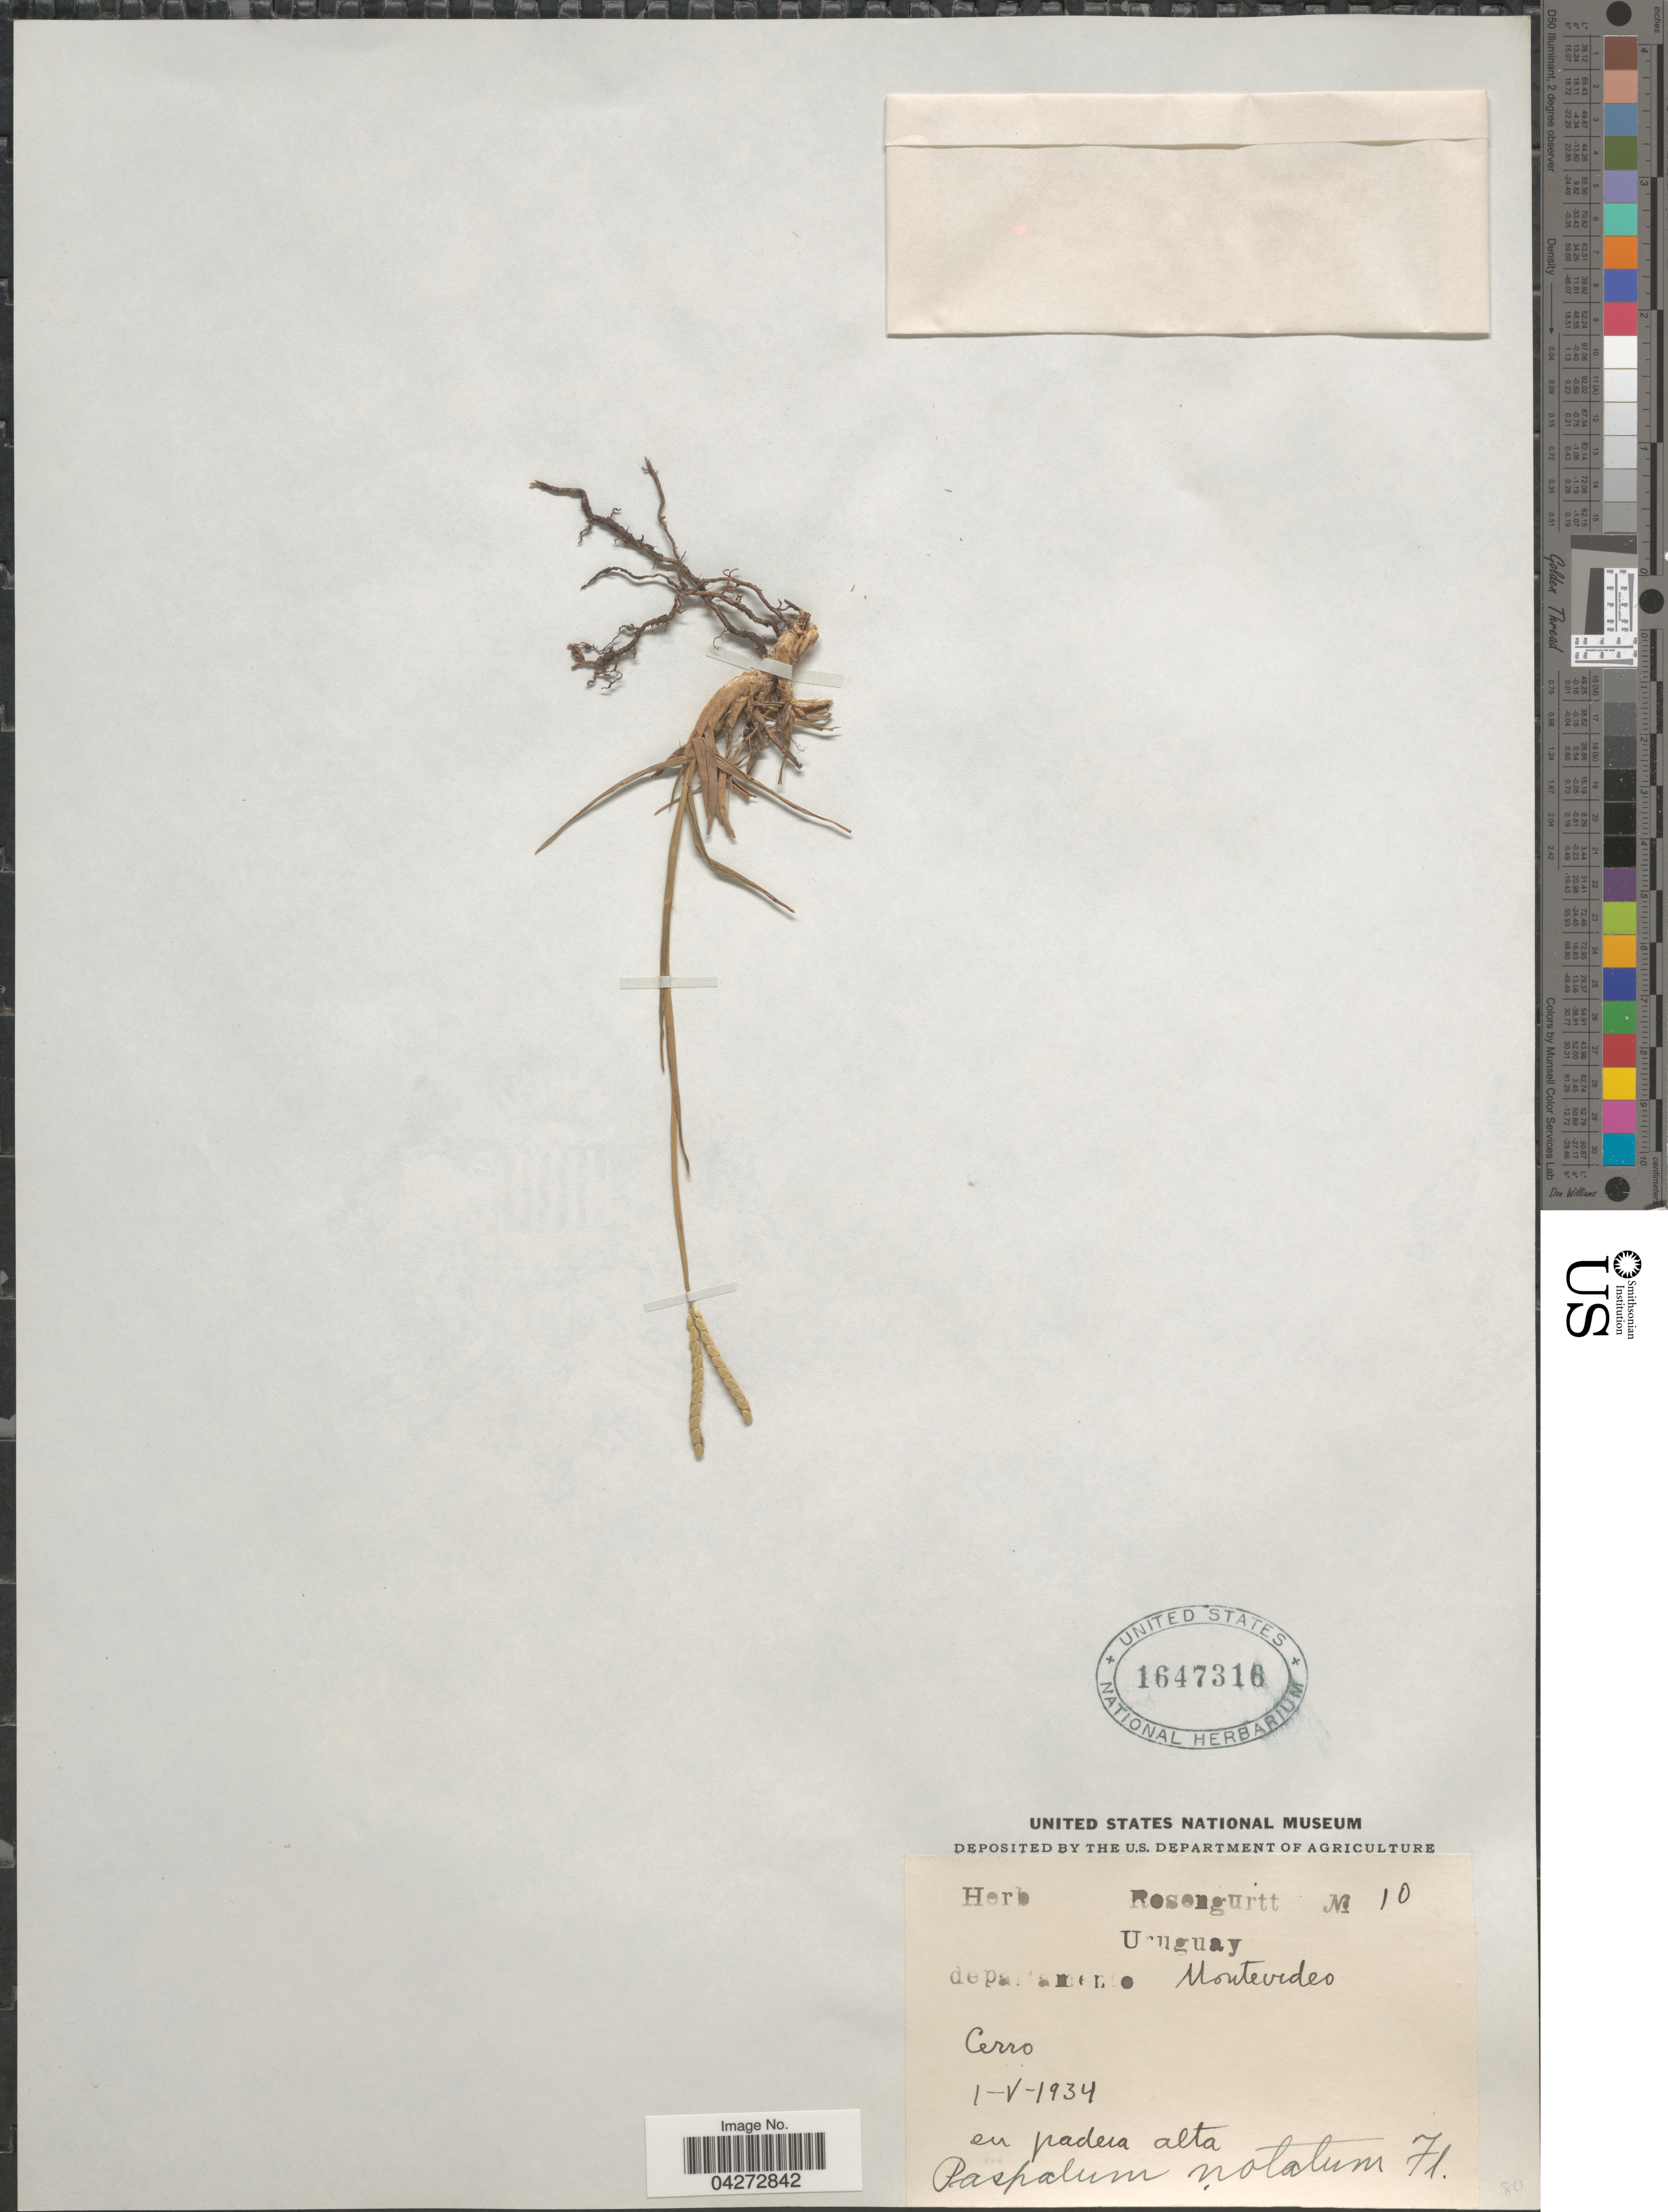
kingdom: Plantae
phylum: Tracheophyta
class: Liliopsida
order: Poales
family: Poaceae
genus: Paspalum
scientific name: Paspalum notatum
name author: Flüggé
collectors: ex herb. Rosengurtt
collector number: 10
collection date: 1934-05-01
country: Uruguay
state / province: Montevideo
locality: Departamento Montevideo. Cerro.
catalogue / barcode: US 1647316